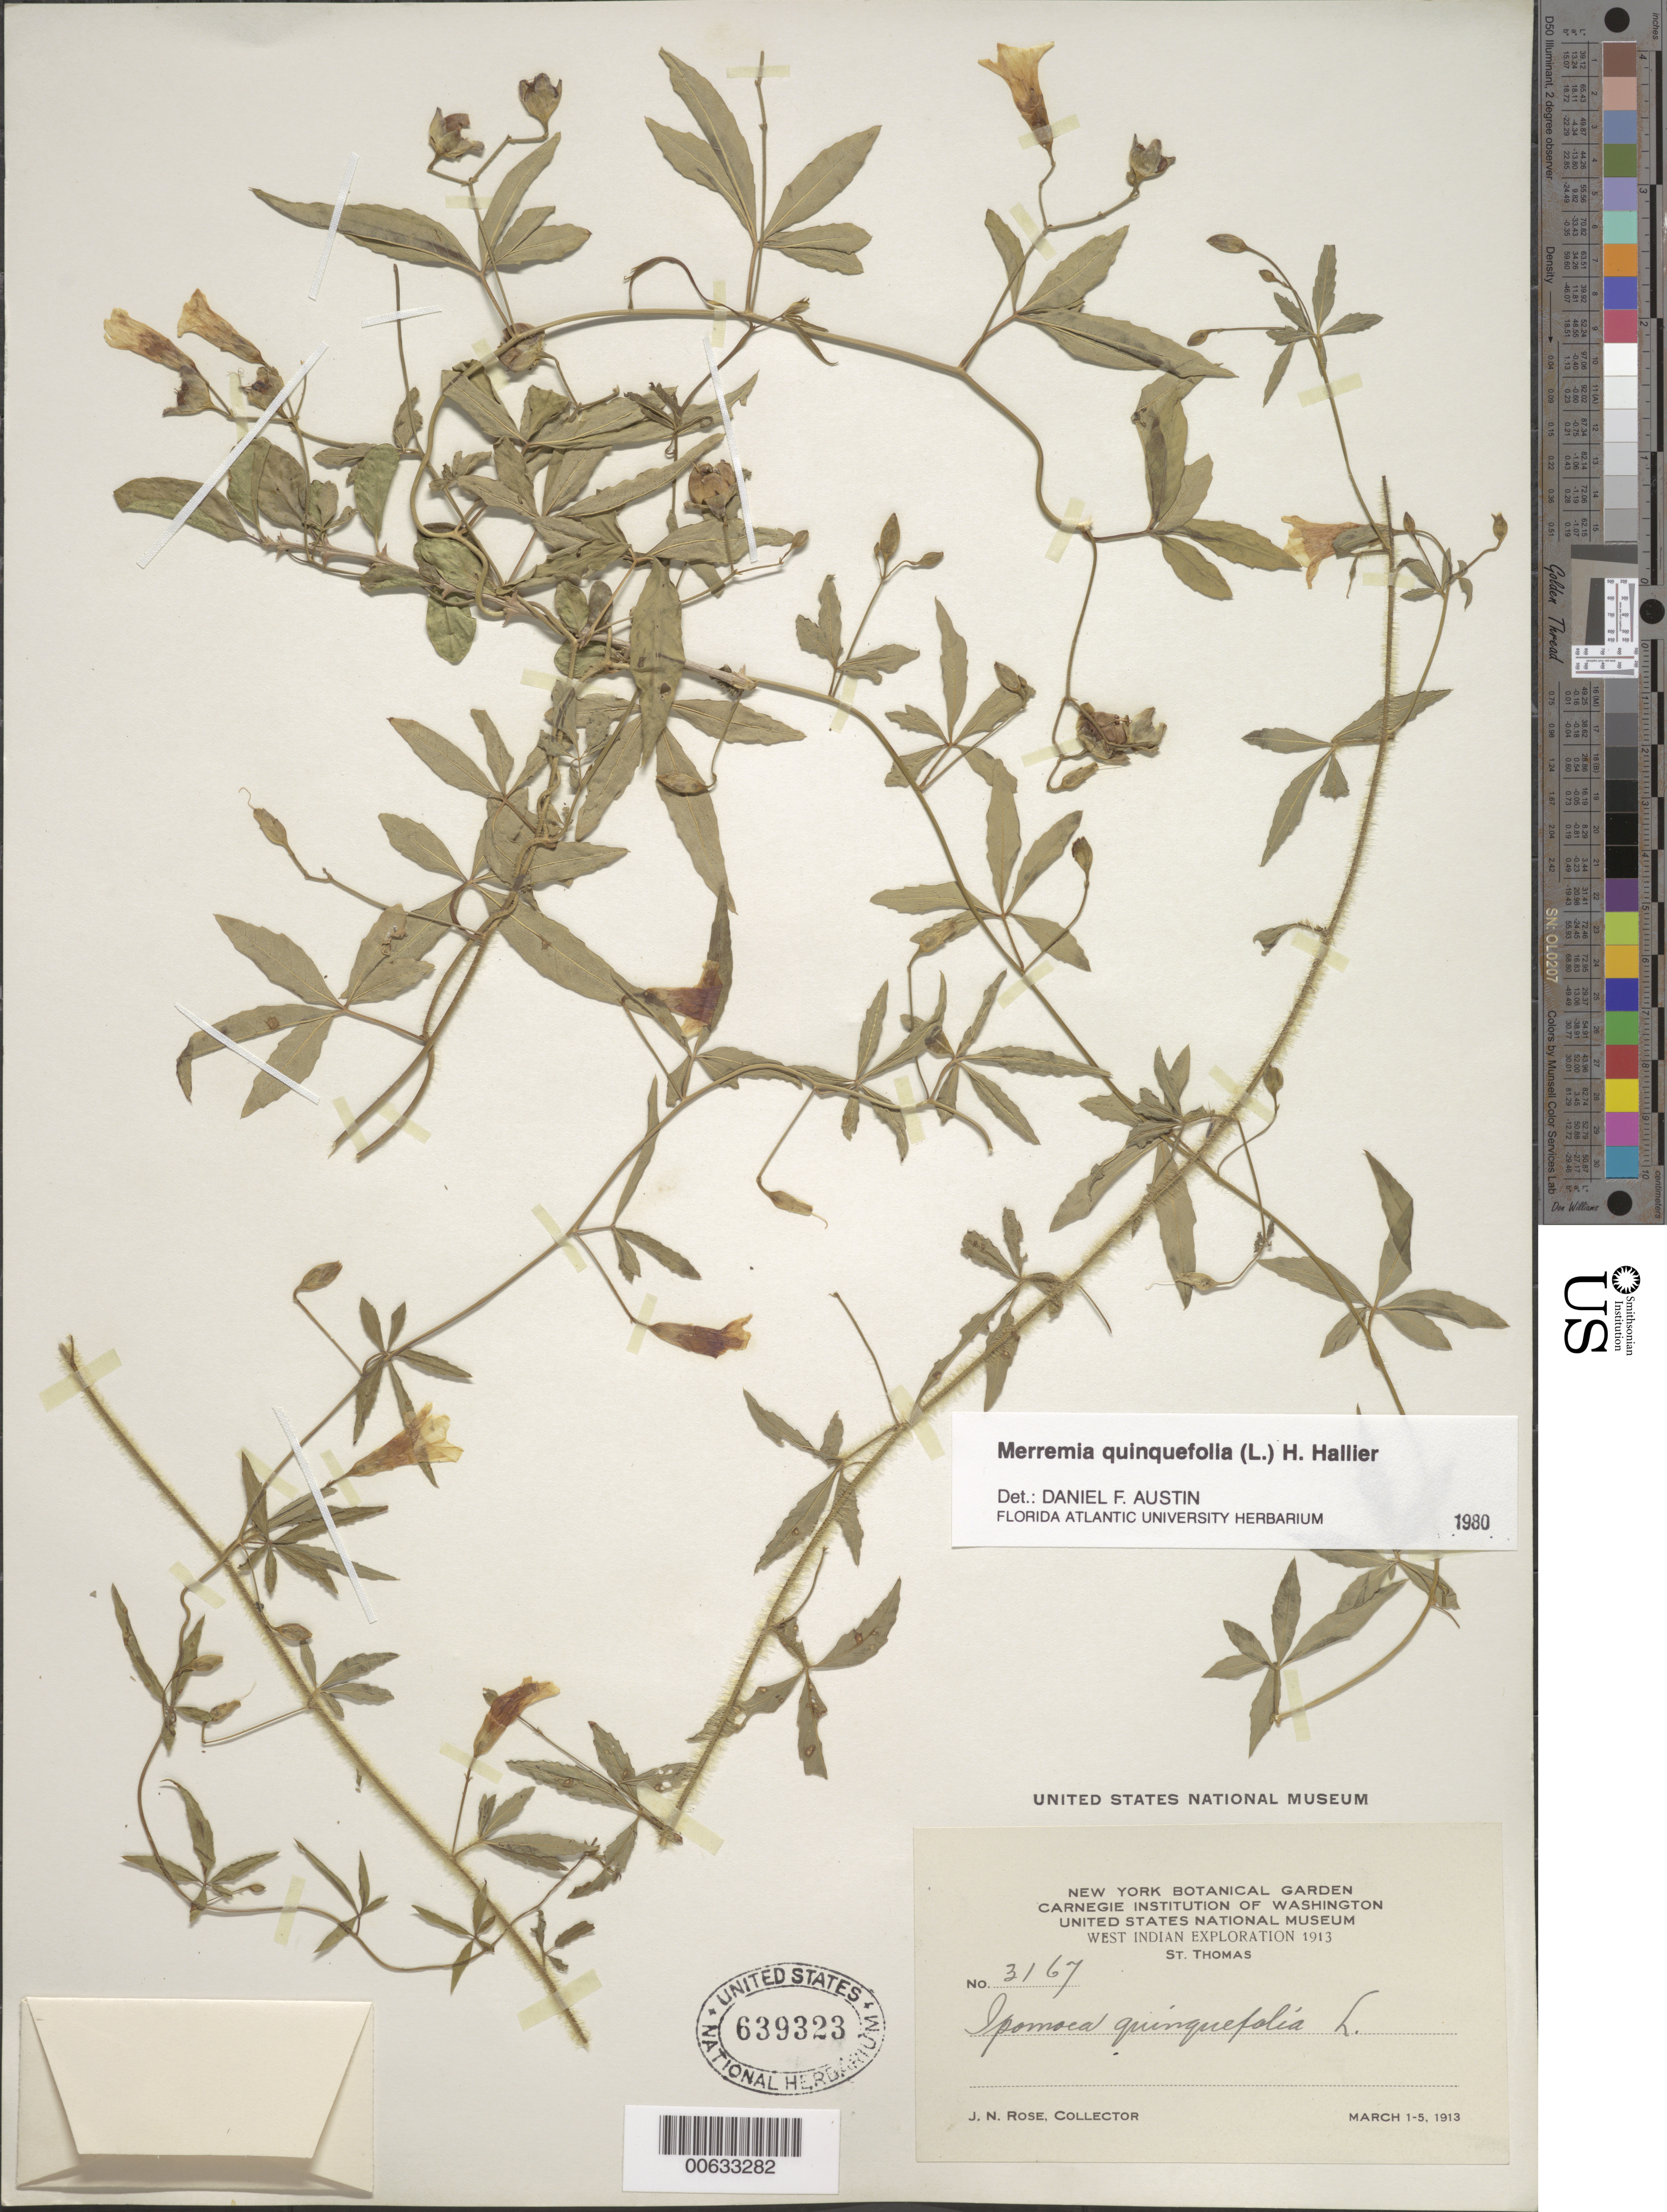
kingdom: Plantae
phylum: Tracheophyta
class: Magnoliopsida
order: Solanales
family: Convolvulaceae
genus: Distimake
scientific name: Distimake quinquefolius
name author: (L.) A. R. Simões & Staples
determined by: Strong, Mark T., (BOT), Smithsonian Institution - National Museum of Natural History (UNITED STATES)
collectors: J. N. Rose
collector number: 3167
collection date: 1913-03-01/1913-03-05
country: U.S. Virgin Islands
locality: West Indian, St. Thomas.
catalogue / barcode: US 639323